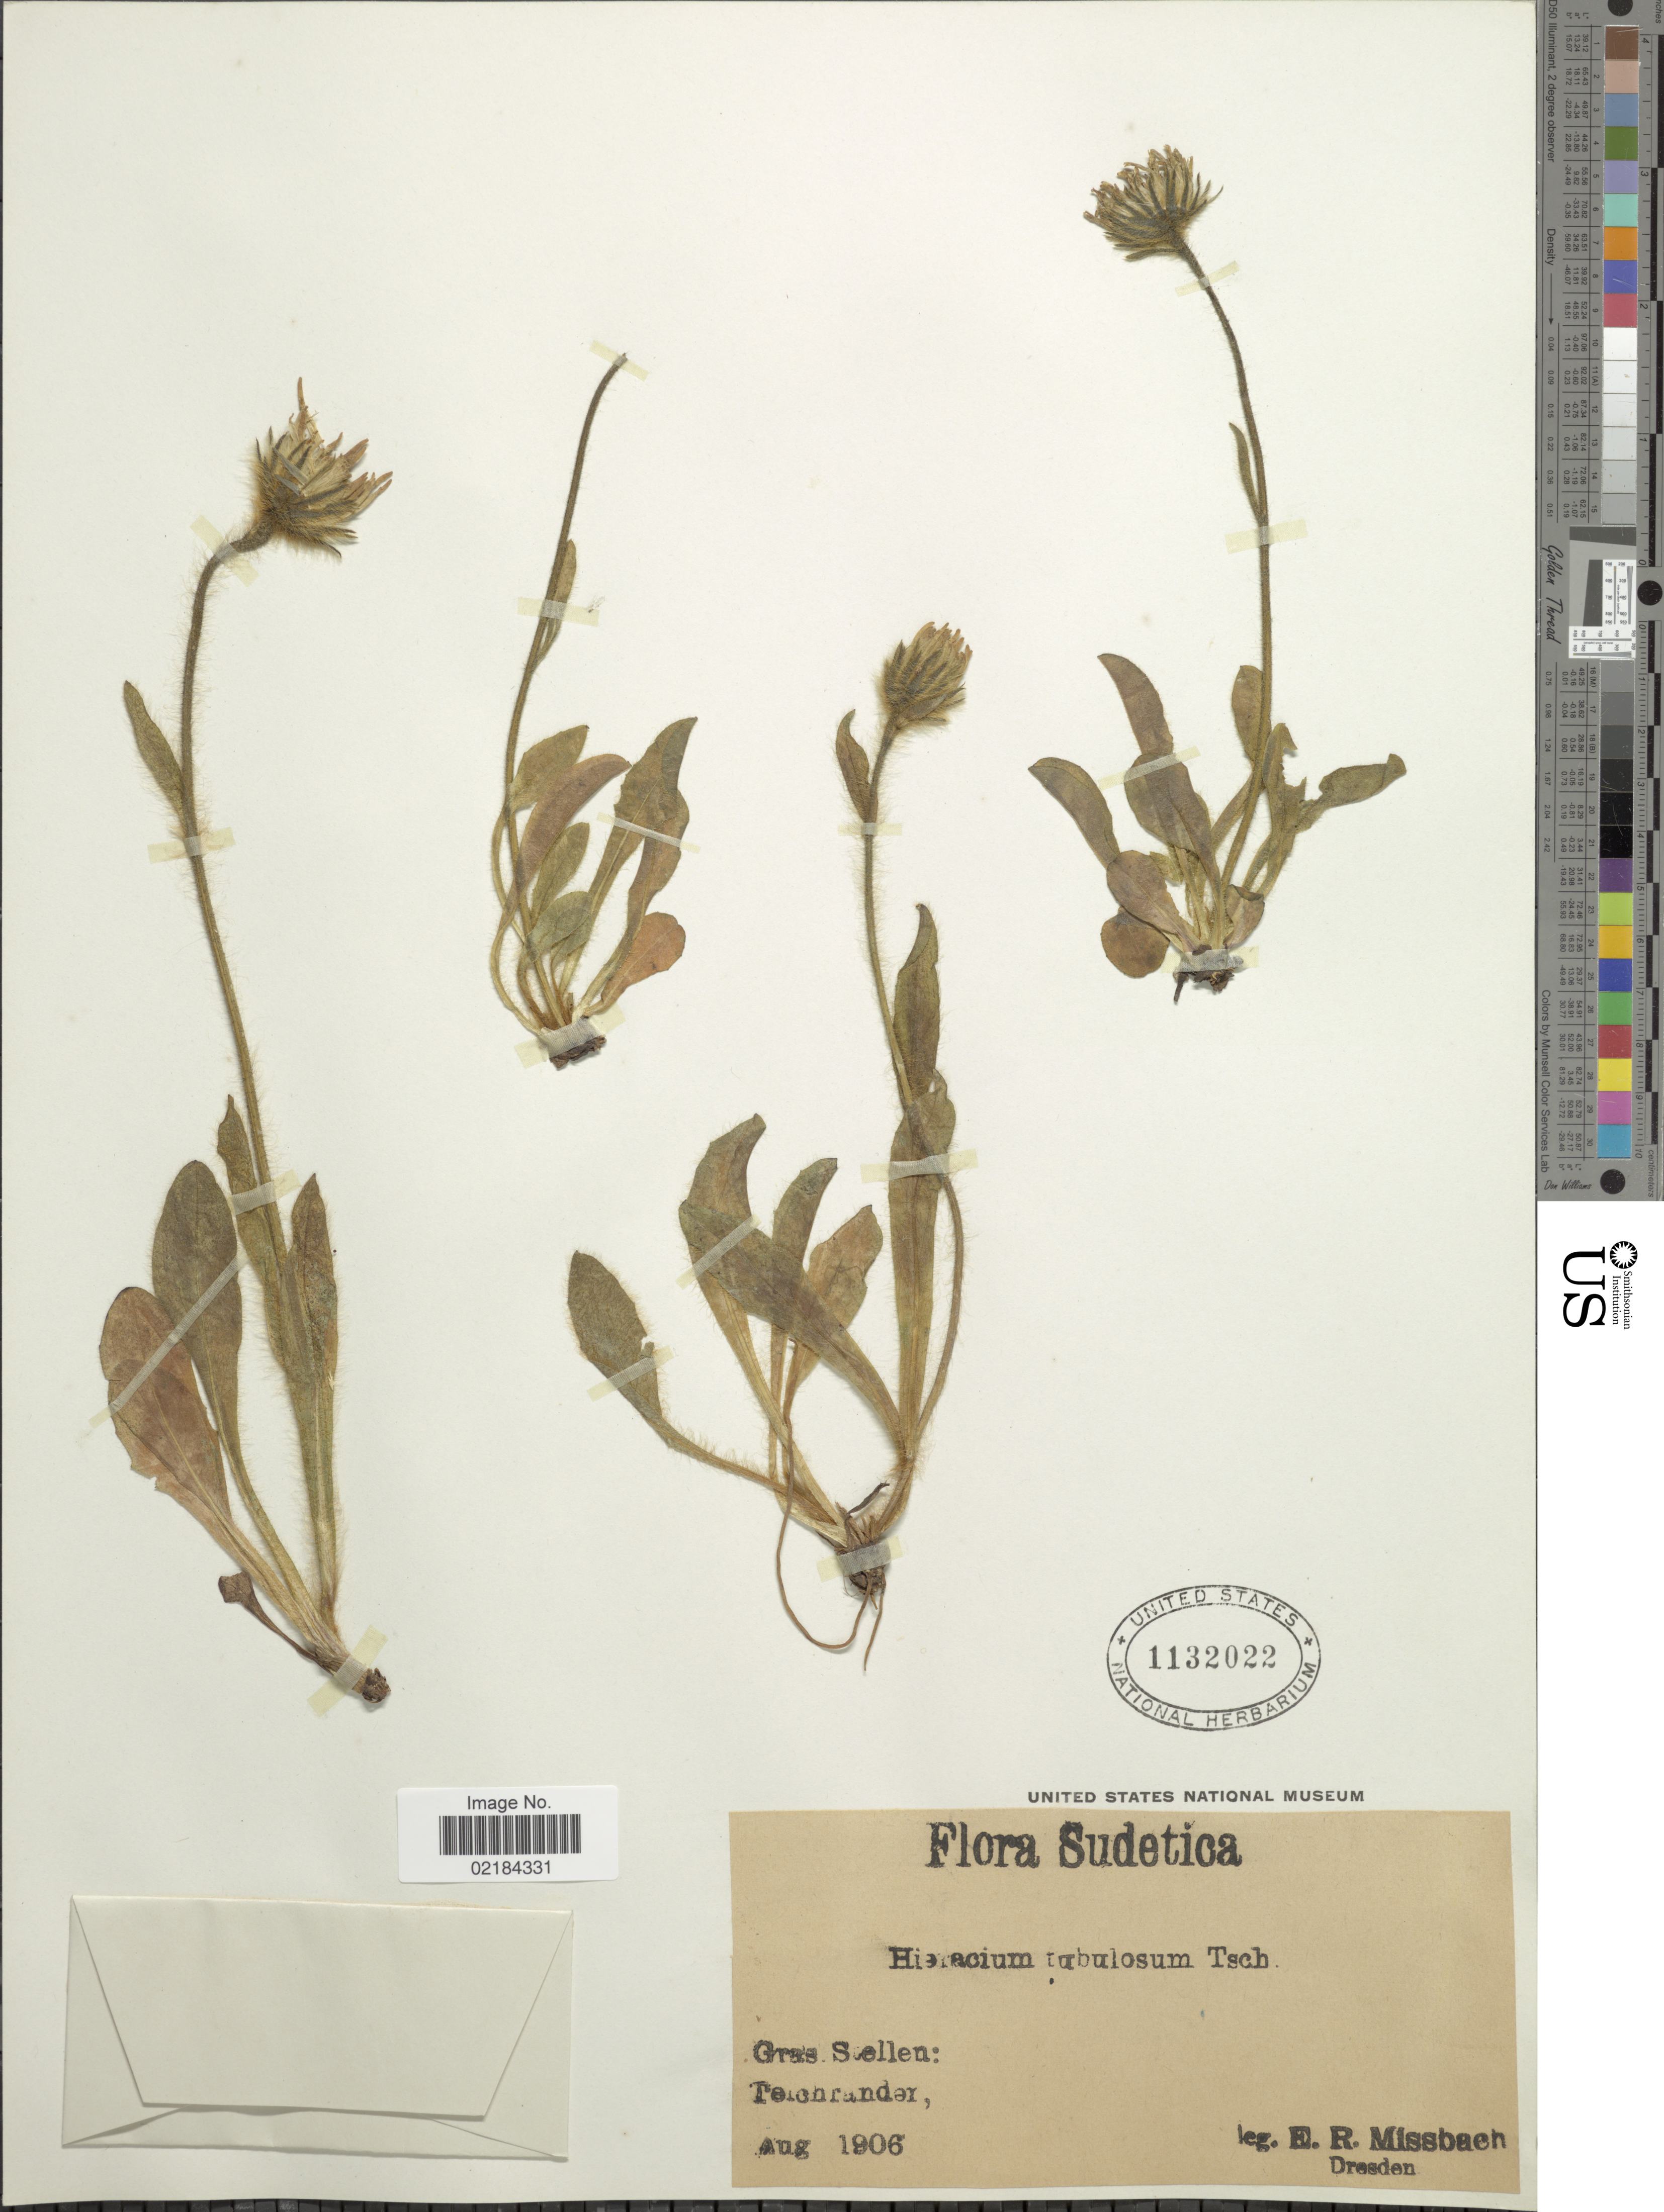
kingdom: Plantae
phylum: Tracheophyta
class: Magnoliopsida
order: Asterales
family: Asteraceae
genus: Hieracium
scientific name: Hieracium alpinum subsp. tubulosum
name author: (Tausch) Zahn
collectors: E. Missbach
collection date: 1906-08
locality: Gras Stellen: Teichrander [interpreted]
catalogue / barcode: US 1132022